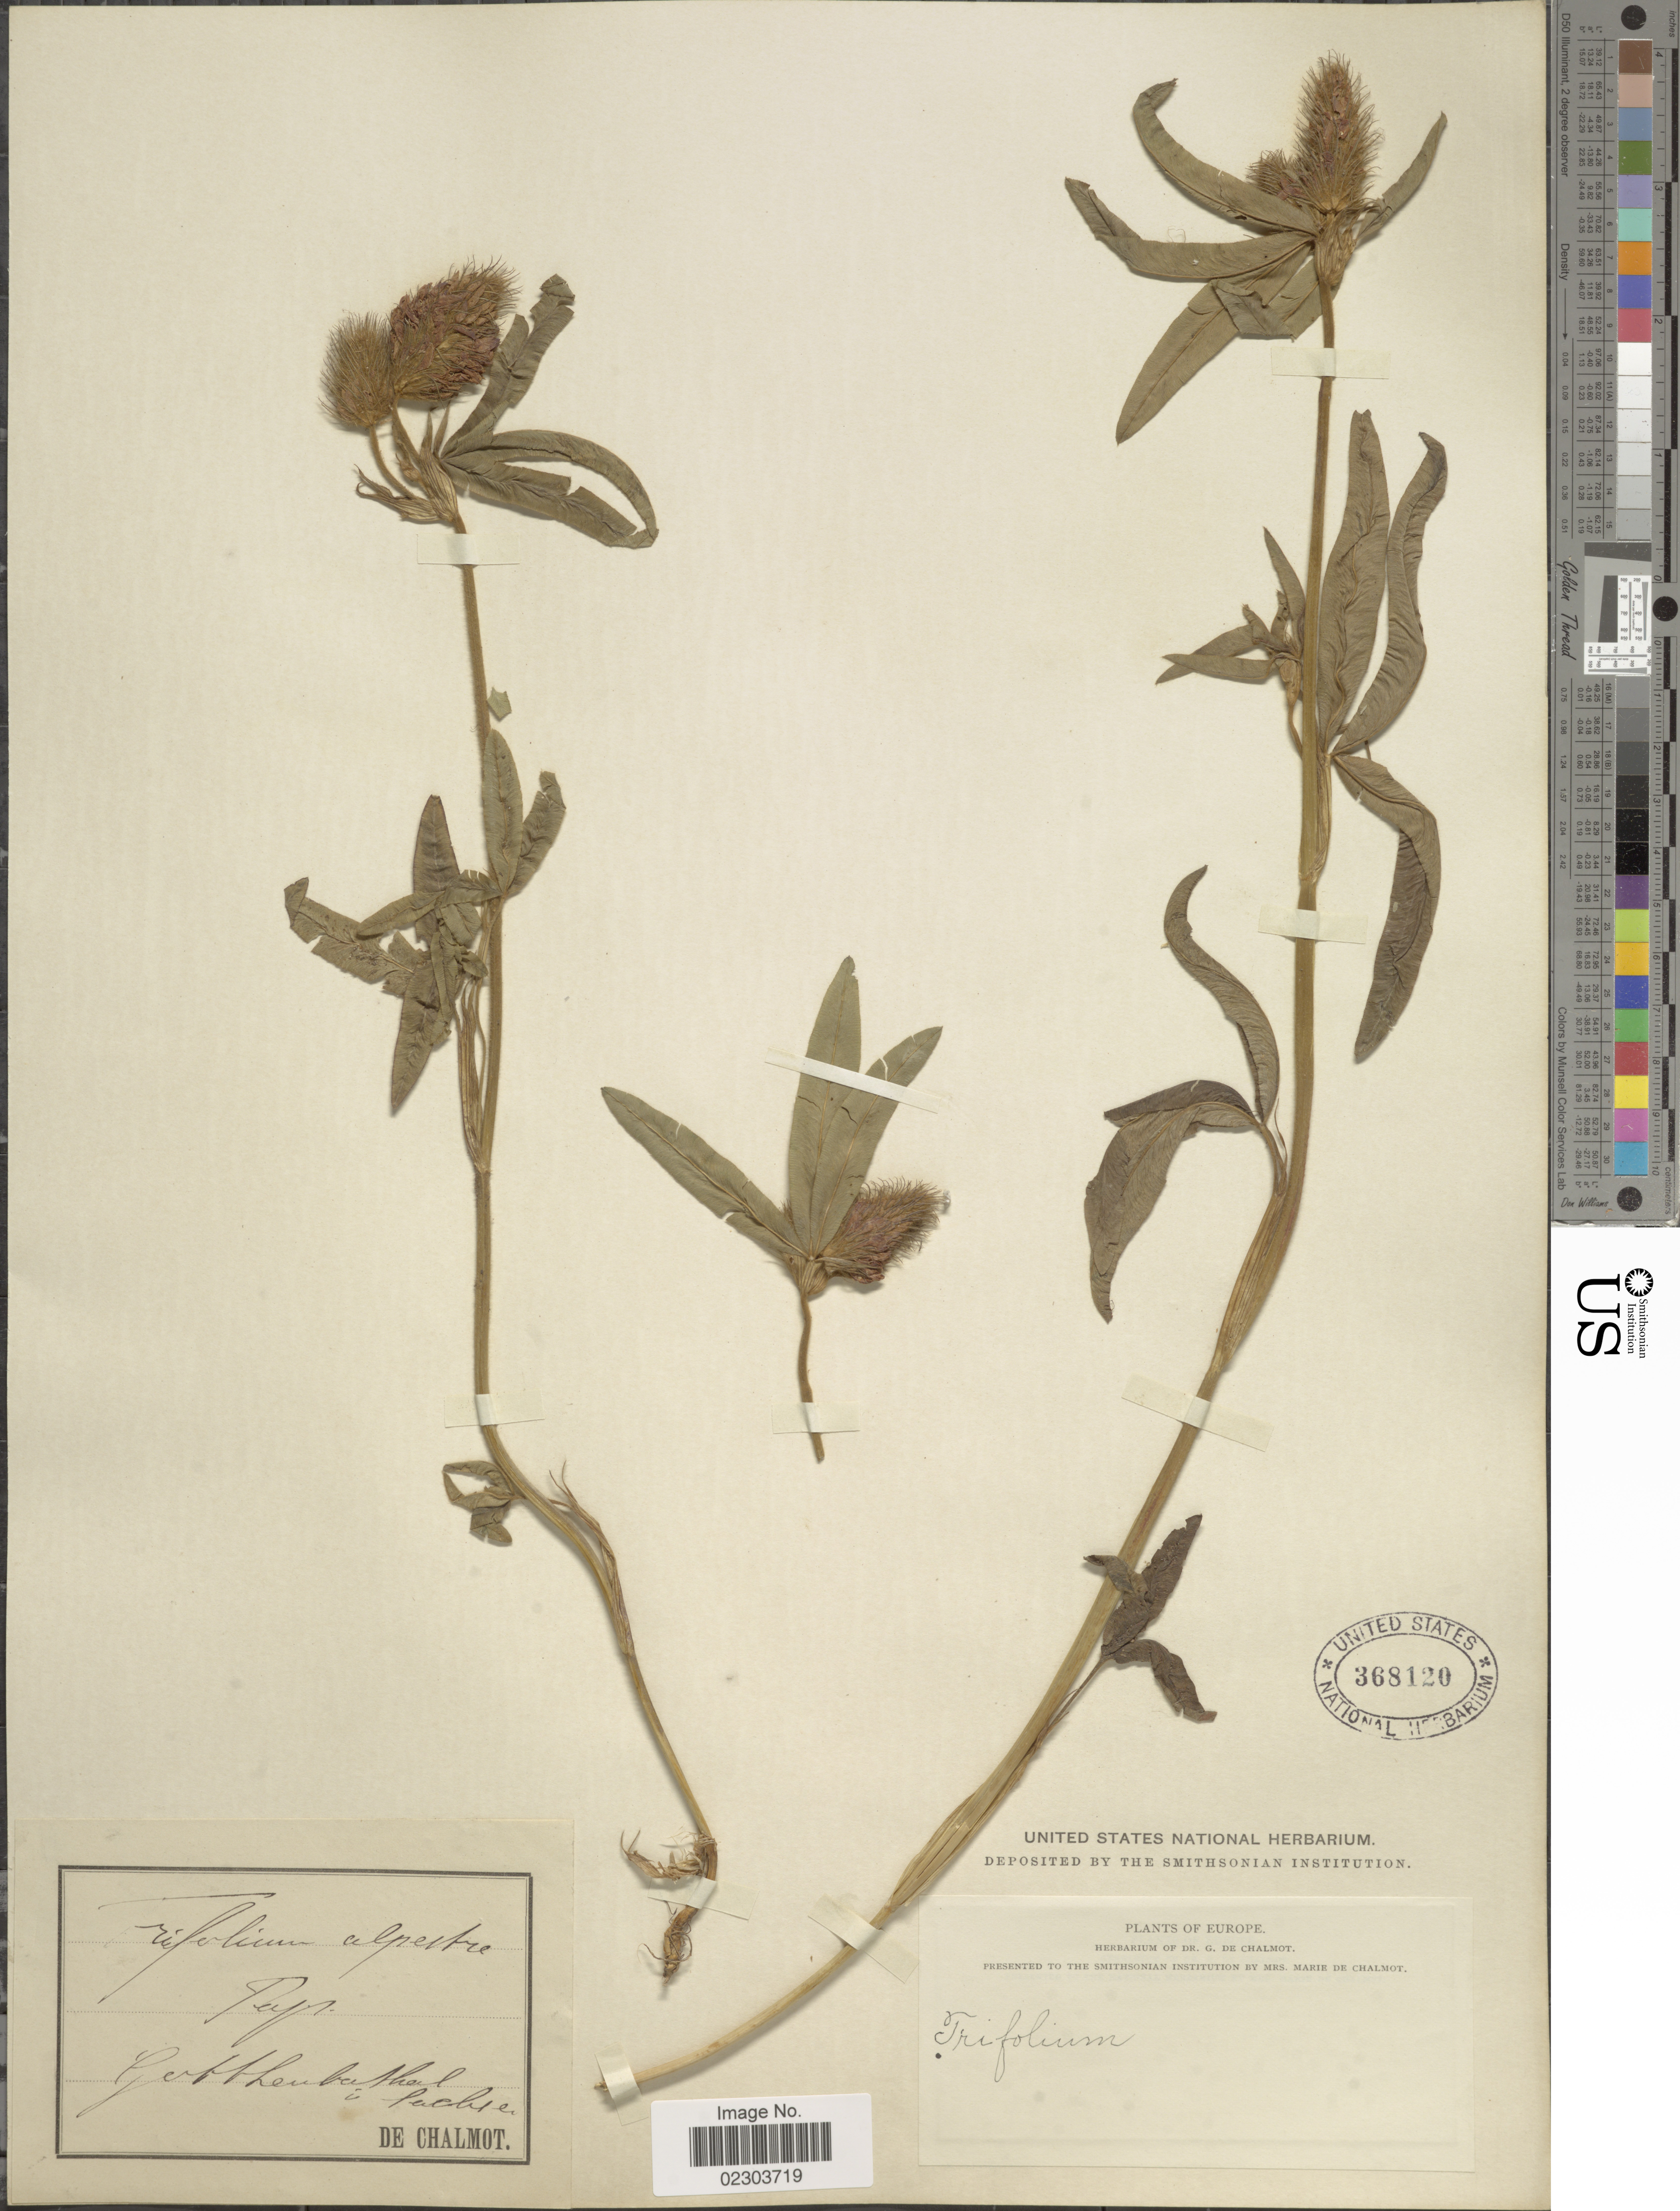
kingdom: Plantae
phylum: Tracheophyta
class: Magnoliopsida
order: Fabales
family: Fabaceae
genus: Trifolium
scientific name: Trifolium alpestre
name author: L.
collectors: G. de Chalmot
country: Germany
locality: Europe, Gertheubathal, in Sachsen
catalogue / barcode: US 368120